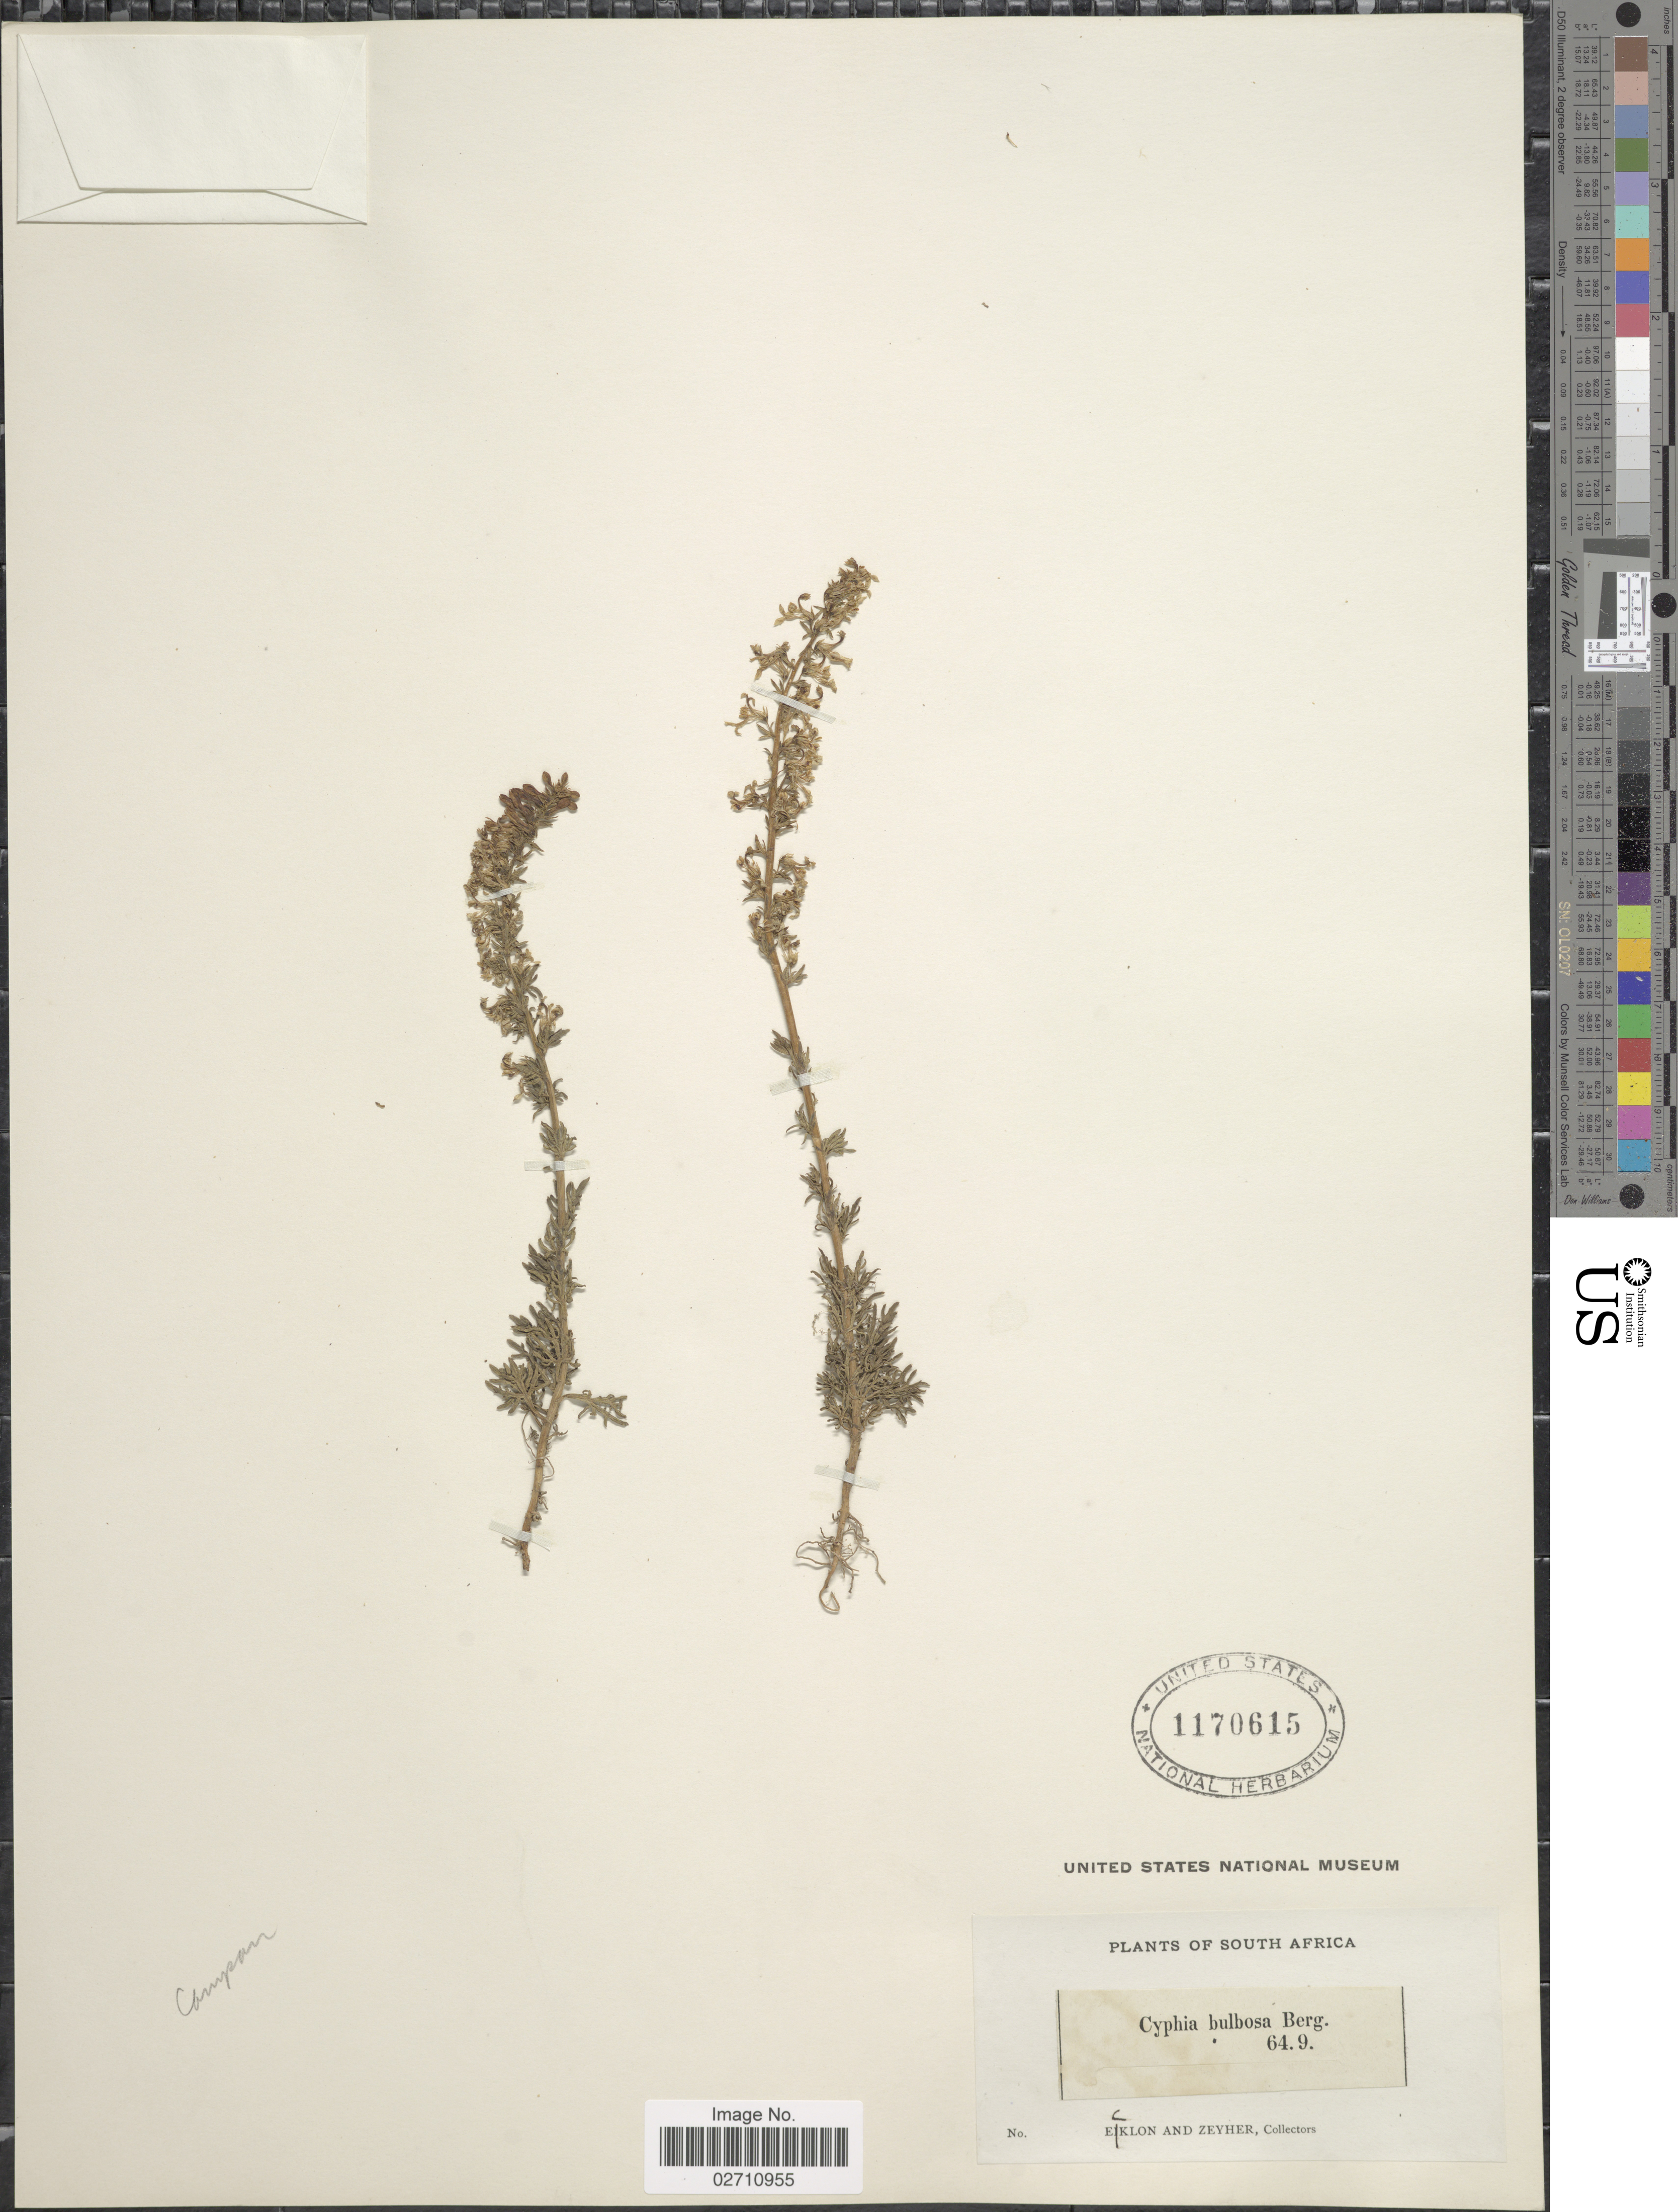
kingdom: Plantae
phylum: Tracheophyta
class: Magnoliopsida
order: Asterales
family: Campanulaceae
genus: Cyphia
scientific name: Cyphia bulbosa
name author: (L.) P.J. Bergius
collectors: -. Ecklon & -. Zeyher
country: South Africa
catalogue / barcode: US 1170615